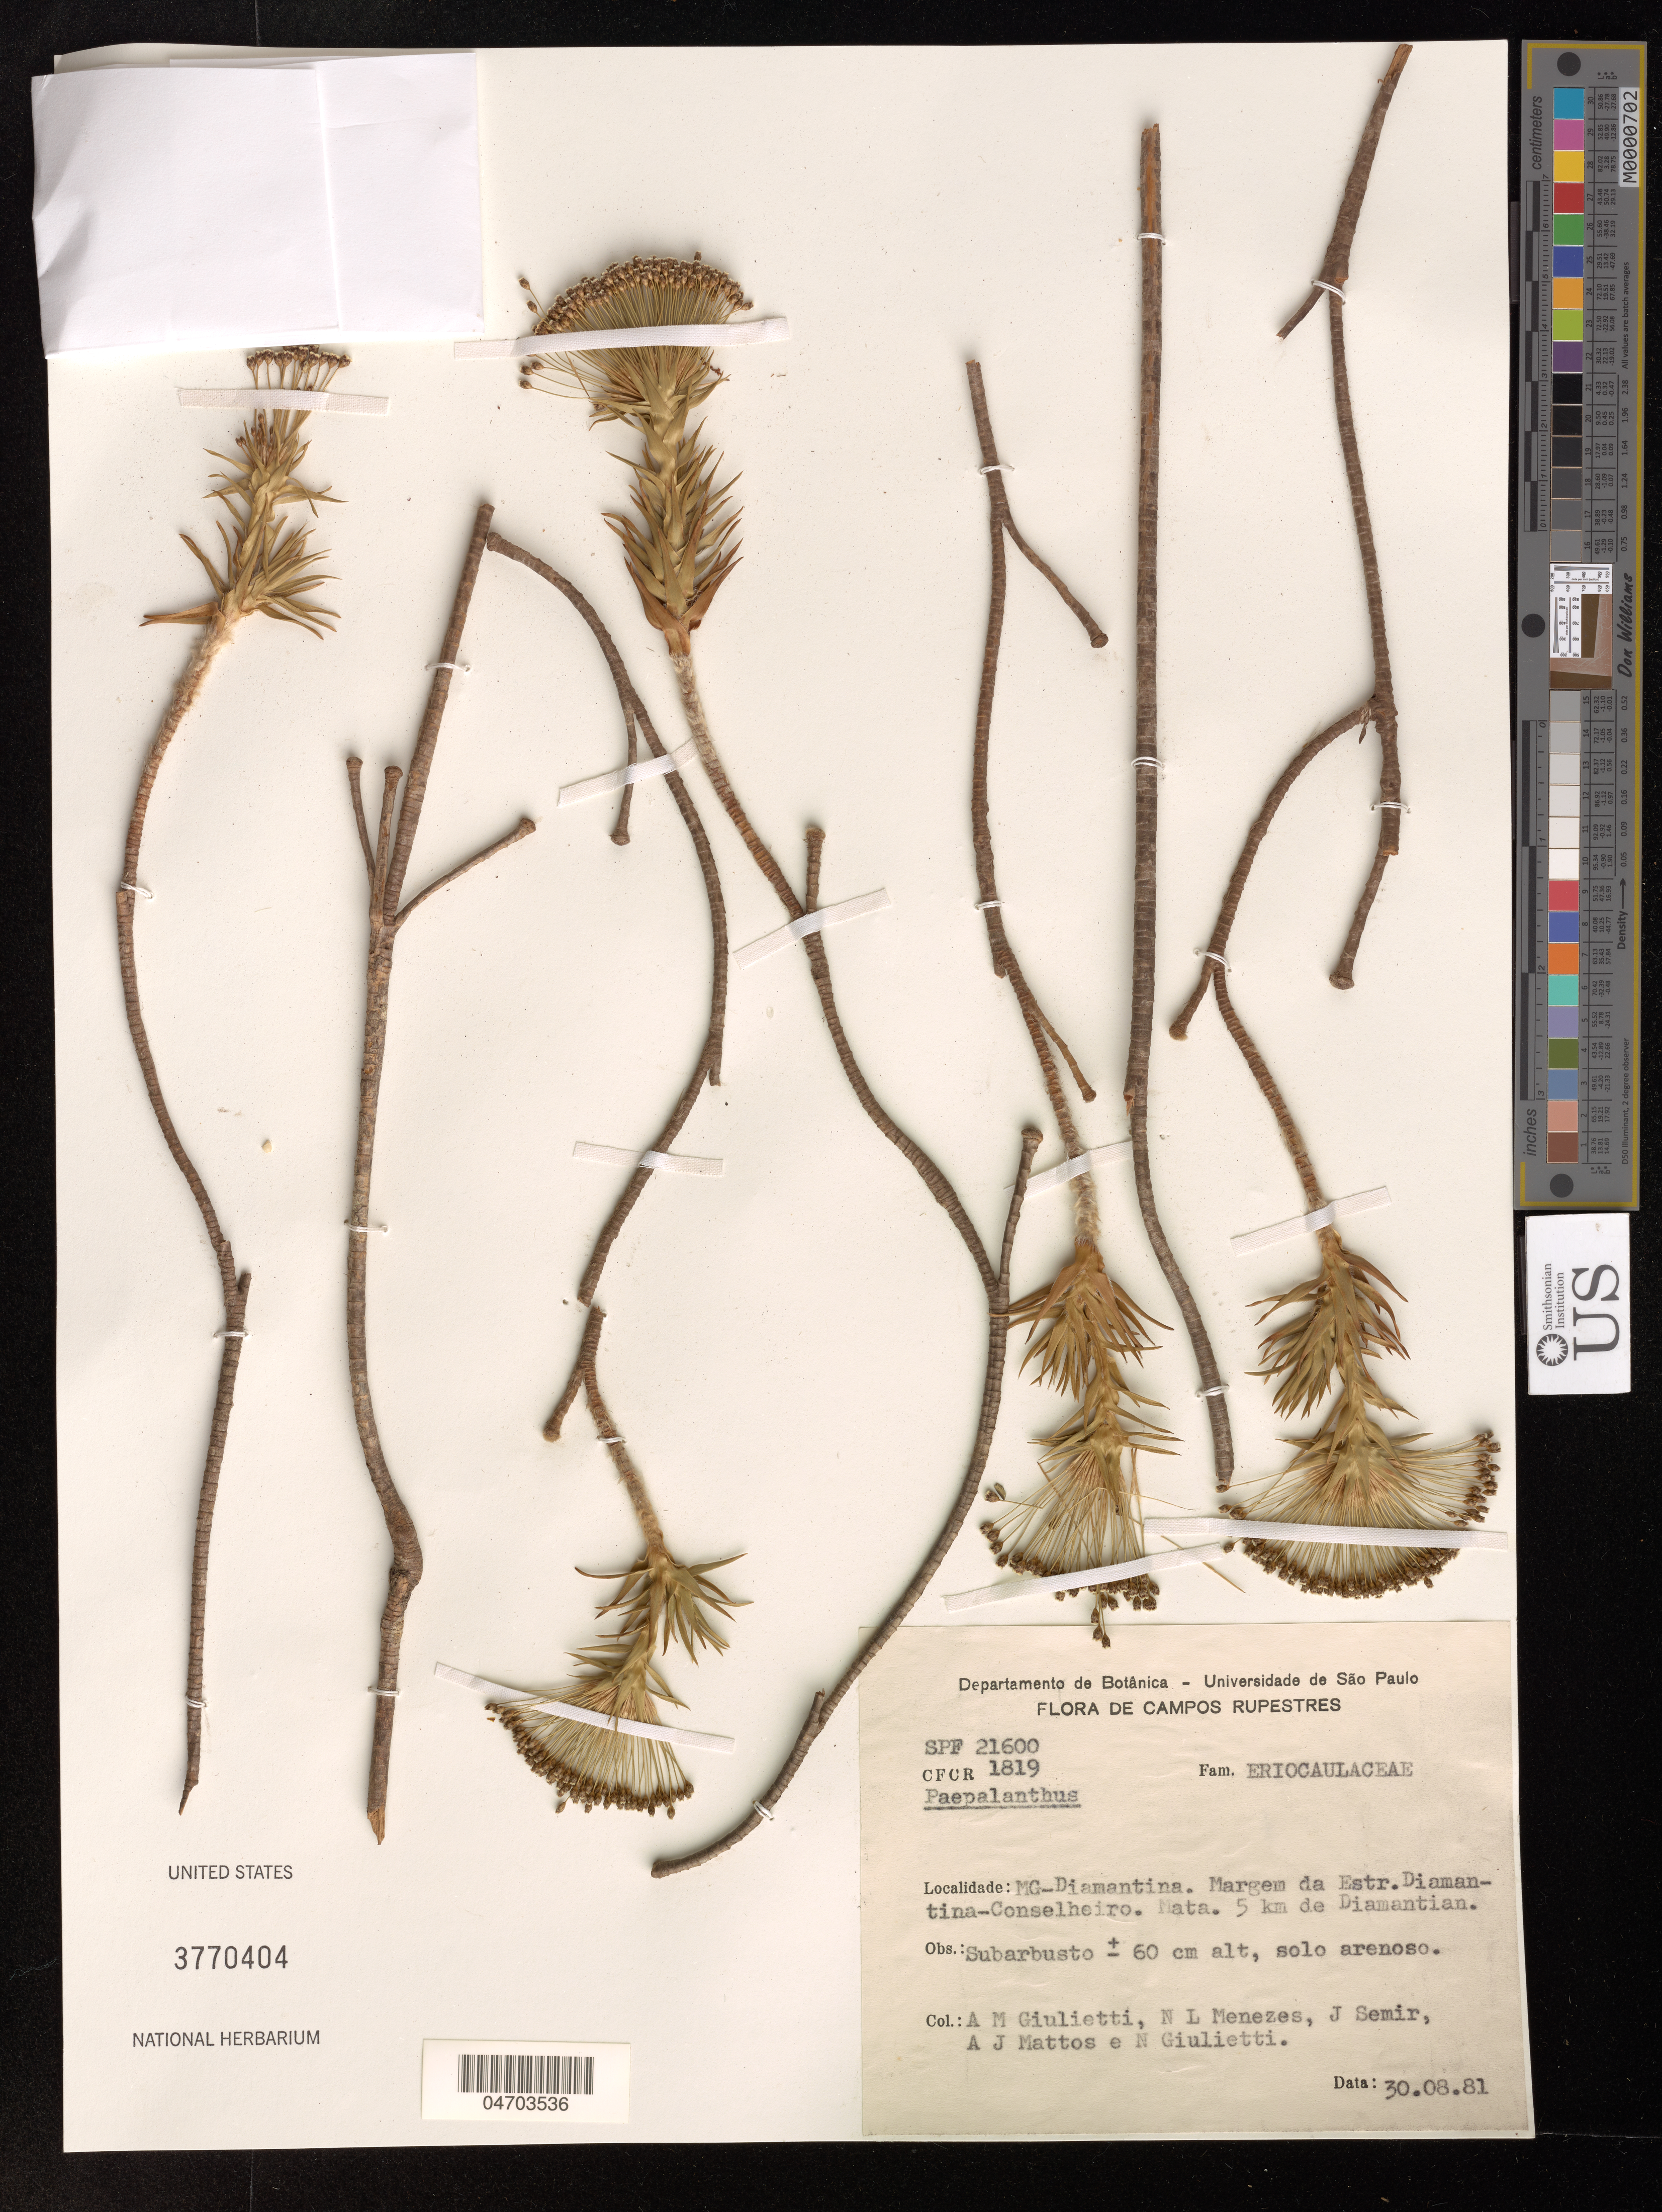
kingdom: Plantae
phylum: Tracheophyta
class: Liliopsida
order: Poales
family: Eriocaulaceae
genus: Paepalanthus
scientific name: Paepalanthus sp.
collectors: A. Giulietti, N. Menezes, J. Semir & A. J. Mattos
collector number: SPF21600/CFCR1819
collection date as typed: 30 Aug81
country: Brazil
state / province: Minas Gerais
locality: Campos Rupestres. Diamantina. Margem da Estr. Diamantina-Conselheiro. Mata. 5 km de Diamantian.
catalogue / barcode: US 3770404